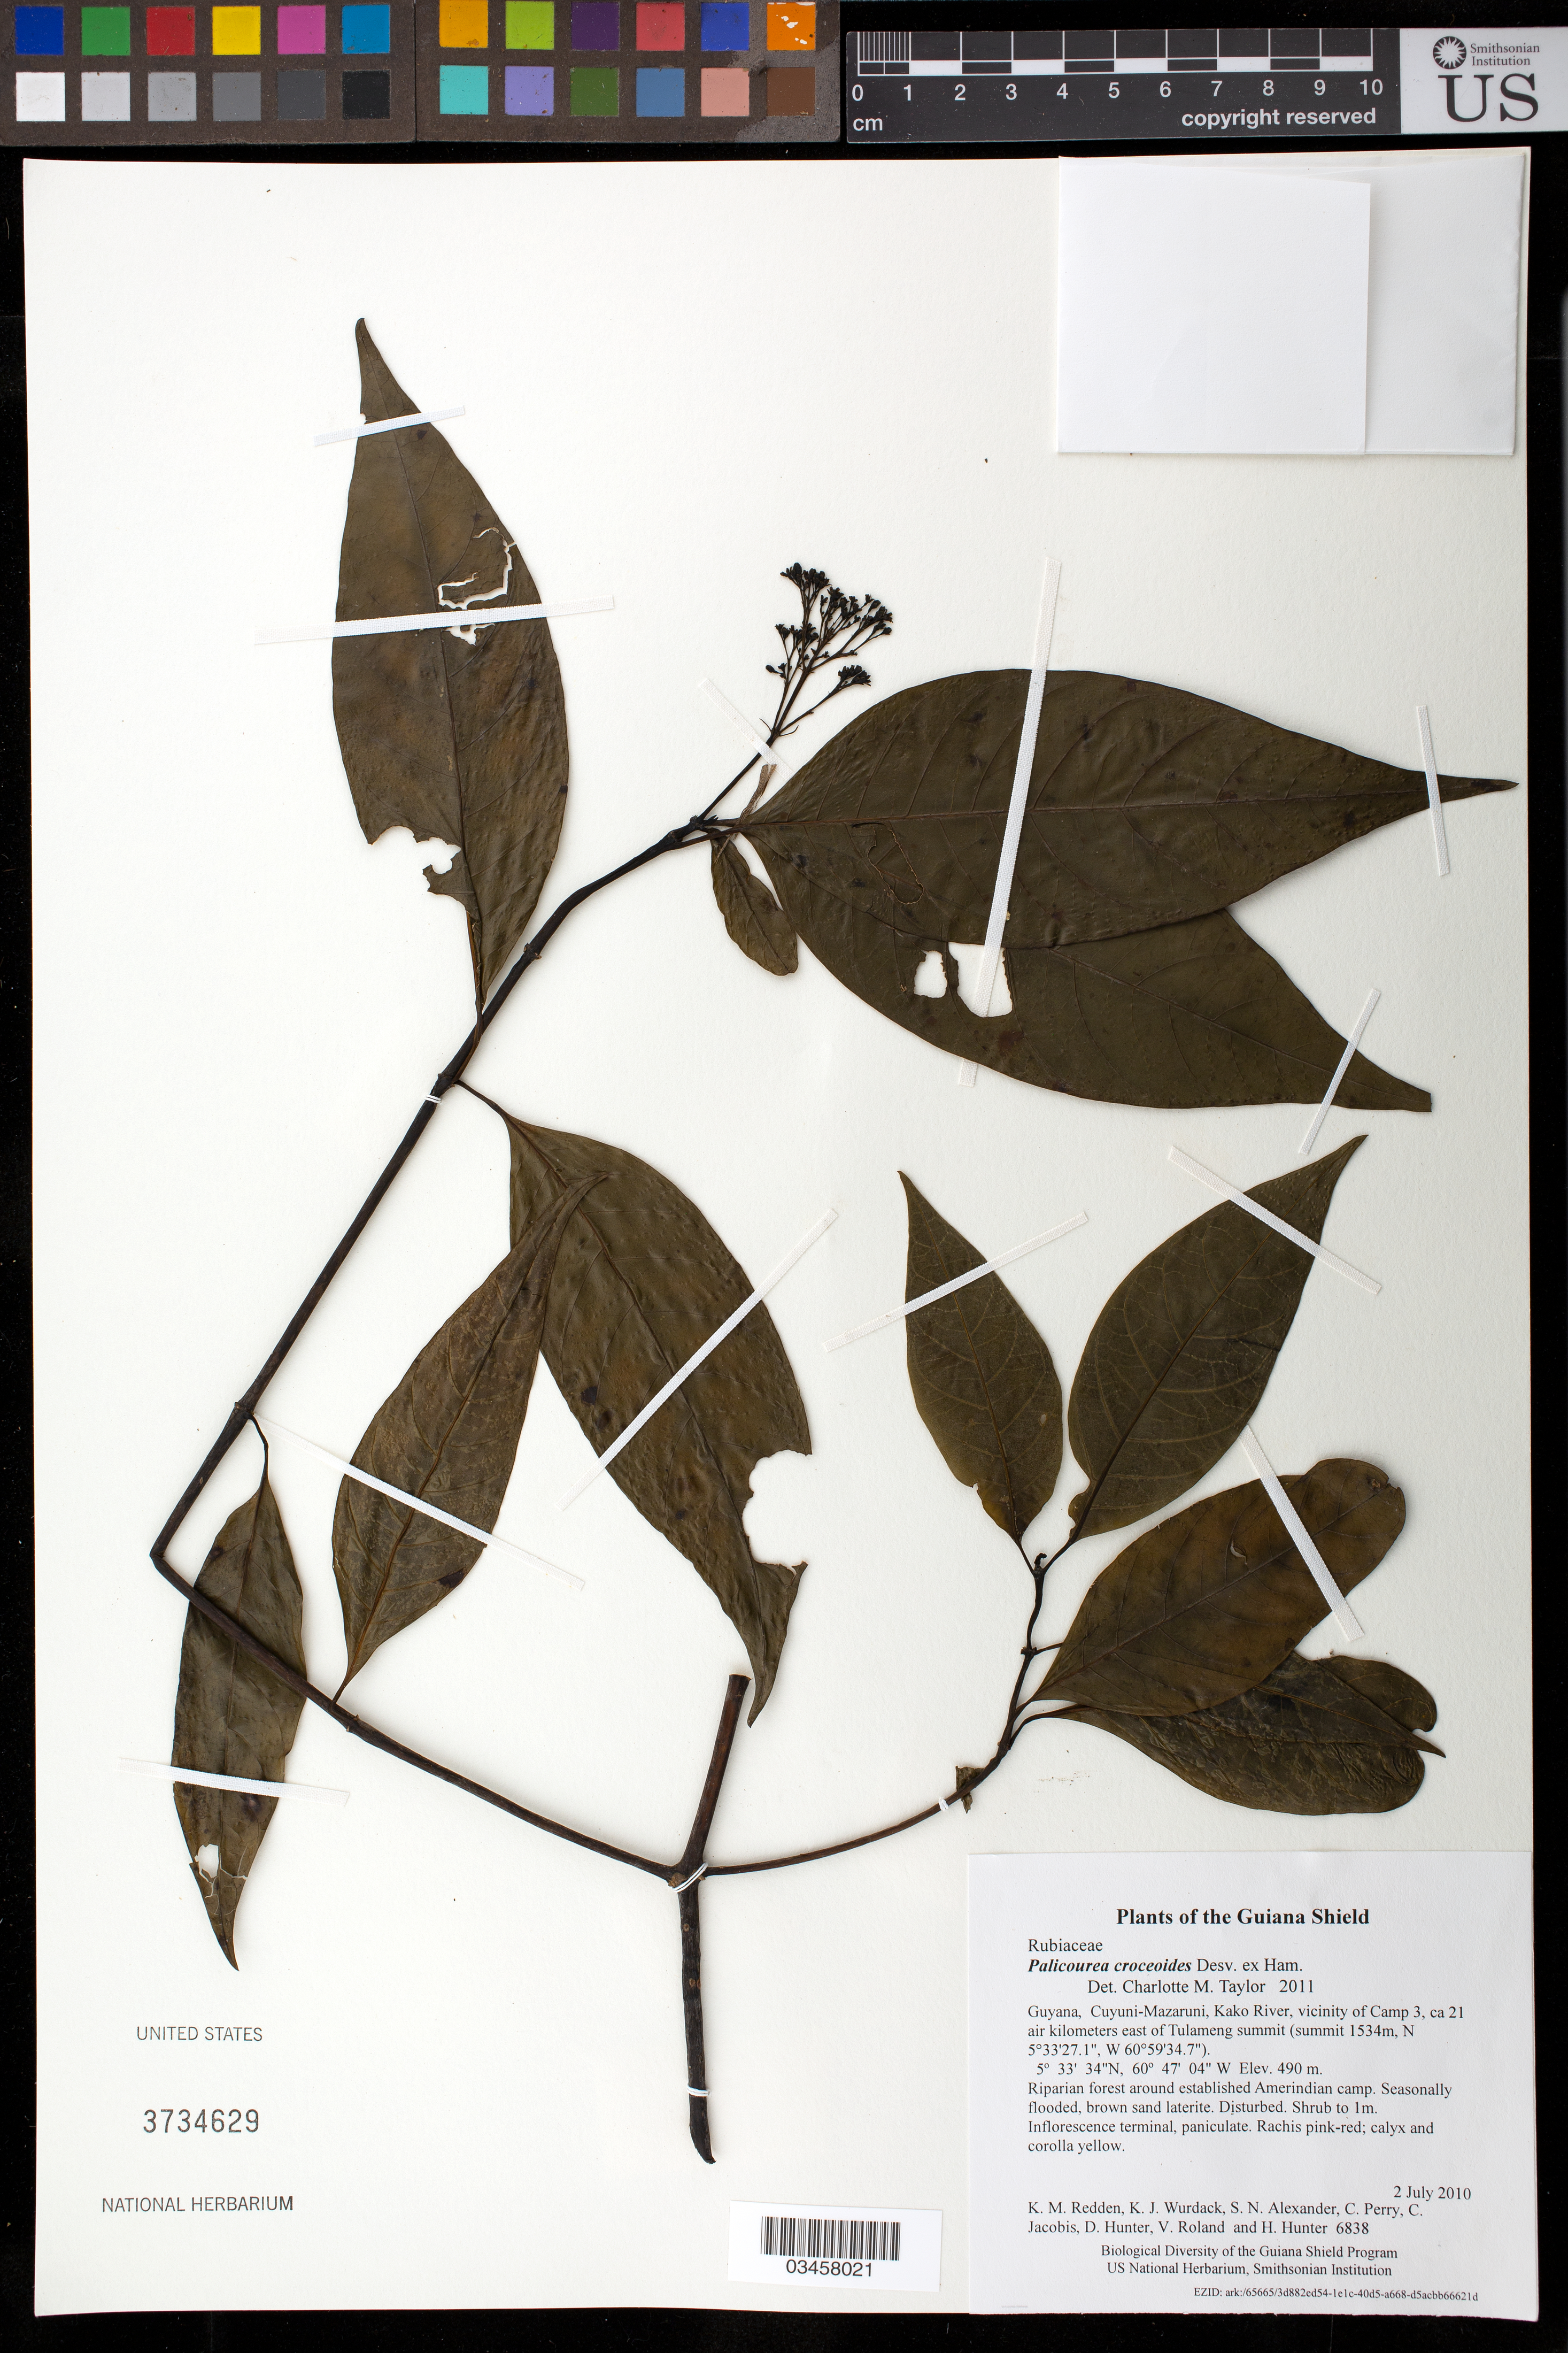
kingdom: Plantae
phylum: Tracheophyta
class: Magnoliopsida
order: Gentianales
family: Rubiaceae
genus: Palicourea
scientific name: Palicourea croceoides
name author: Desv. ex Ham.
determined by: Taylor, Charlotte M.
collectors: K. M. Redden, K. Wurdack, S. N. Alexander, C. Perry, C. Jacobis, D. Hunter, V. Roland & H. Hunter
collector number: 6838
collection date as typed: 2 July 2010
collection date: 2010-07-02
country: Guyana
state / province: Cuyuni-Mazaruni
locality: Kako River, vicinity of Camp 3, ca 21 air kilometers east of Tulameng summit (summit 1534m, N 5°33'27.1", W 60°59'34.7")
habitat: Riparian forest around established Amerindian camp. Seasonally flooded, brown sand laterite. Disturbed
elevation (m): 490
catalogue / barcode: US 3734629